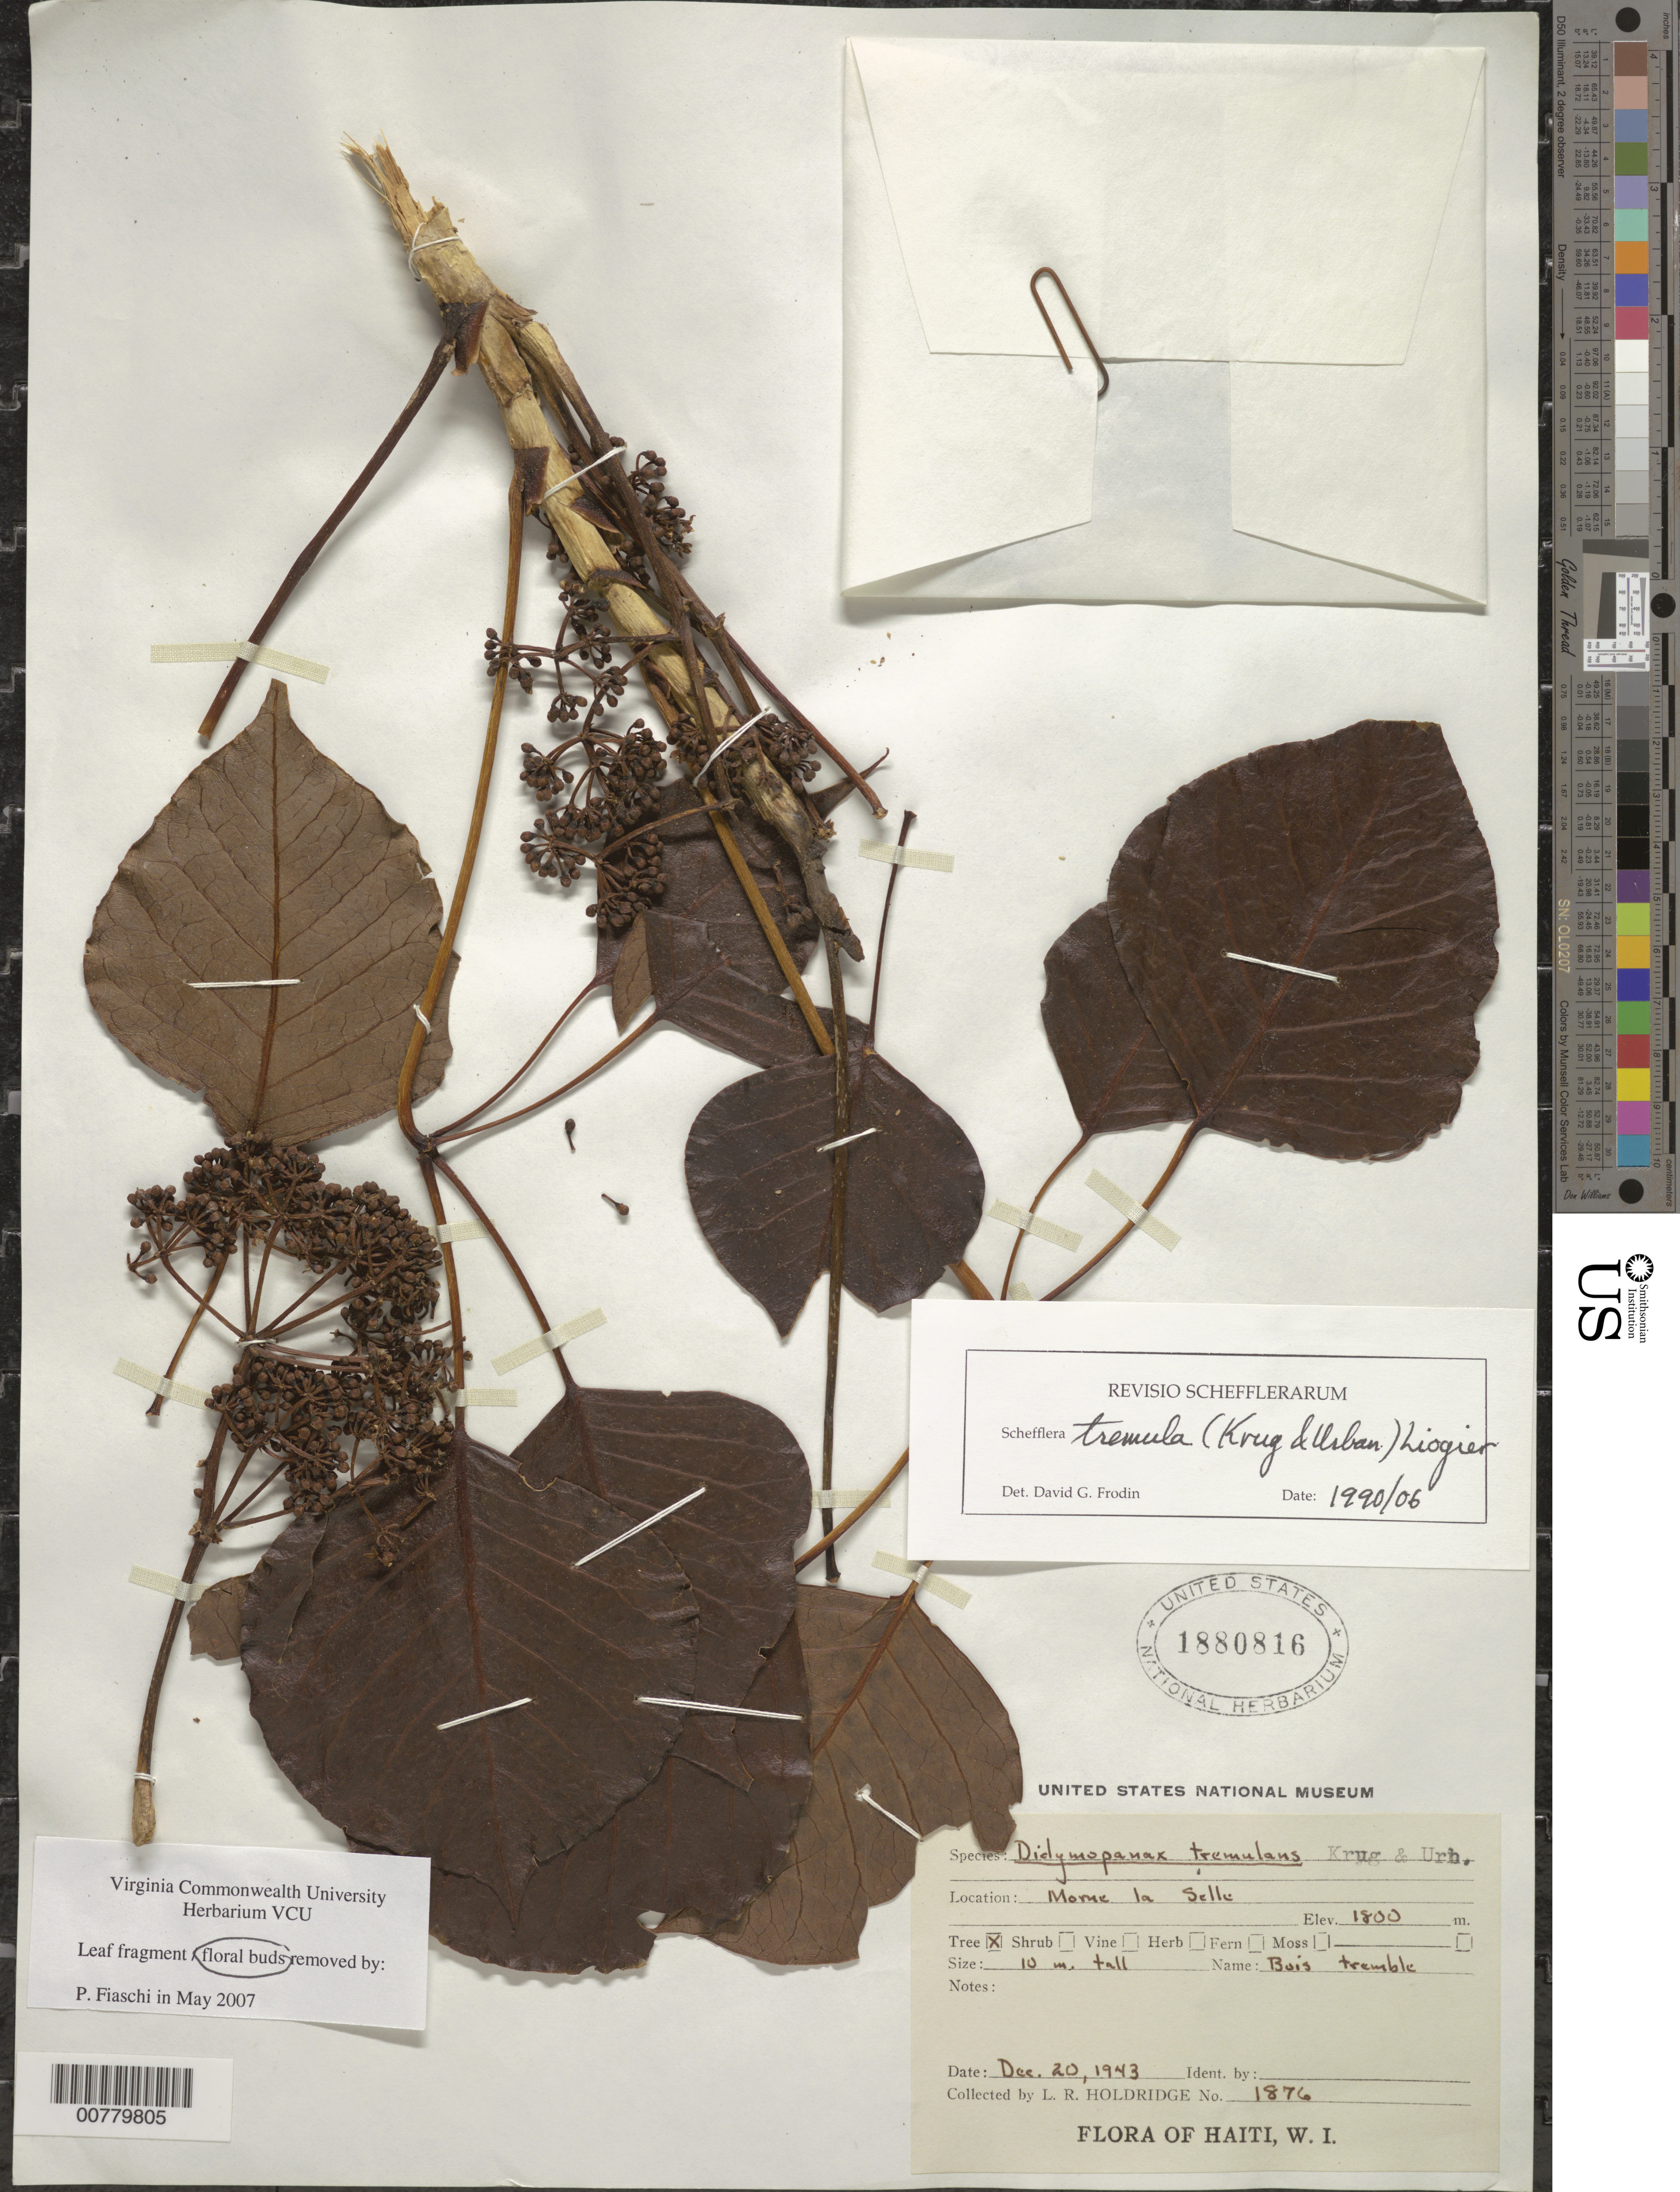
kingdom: Plantae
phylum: Tracheophyta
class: Magnoliopsida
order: Apiales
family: Araliaceae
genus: Schefflera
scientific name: Schefflera tremula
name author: (Krug & Urb.) Alain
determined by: Frodin, D. G.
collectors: L. Holdridge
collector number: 1876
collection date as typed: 20 Dec 1943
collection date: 1943-12-20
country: Haiti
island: Hispaniola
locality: Morne la Selle.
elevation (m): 1800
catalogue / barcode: US 1880816